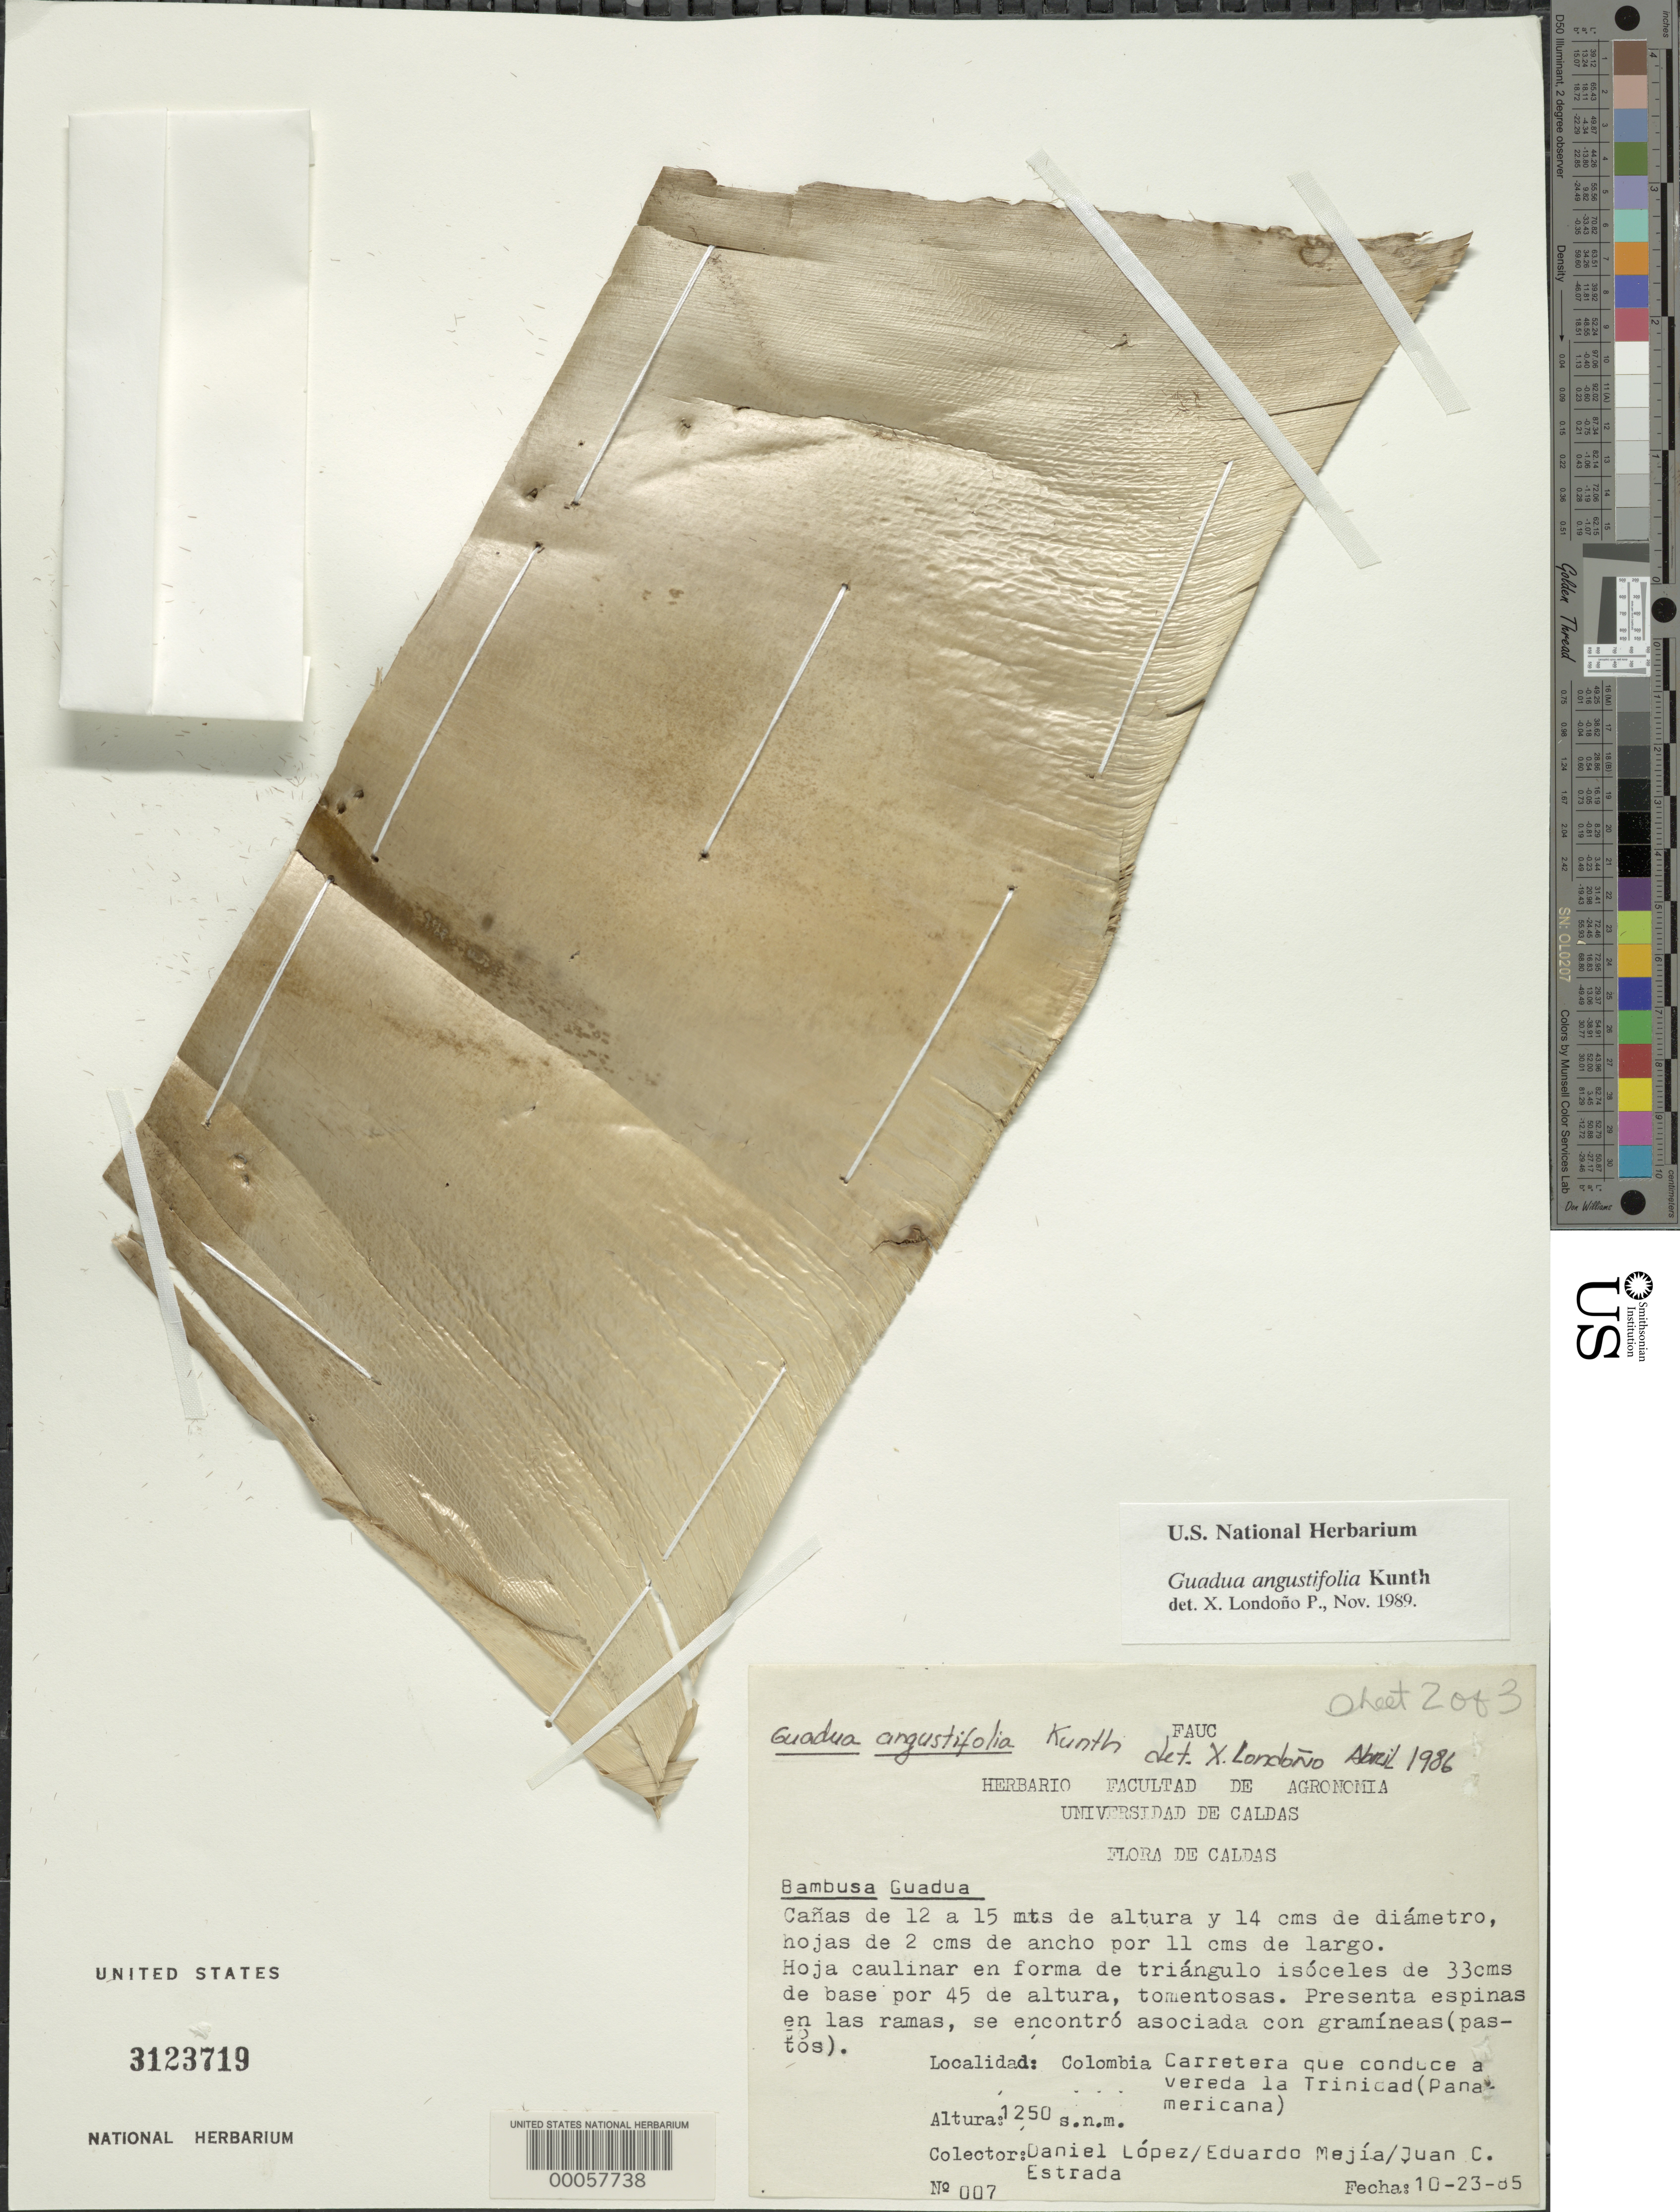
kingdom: Plantae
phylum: Tracheophyta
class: Liliopsida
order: Poales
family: Poaceae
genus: Guadua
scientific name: Guadua angustifolia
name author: Kunth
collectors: D. Lopez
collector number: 007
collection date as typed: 23 Oct 1985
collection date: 1985-10-23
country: Colombia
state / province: Caldas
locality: Road known as Vereda la Trinidad (Pan Americana)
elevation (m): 1250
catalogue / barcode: US 3123719